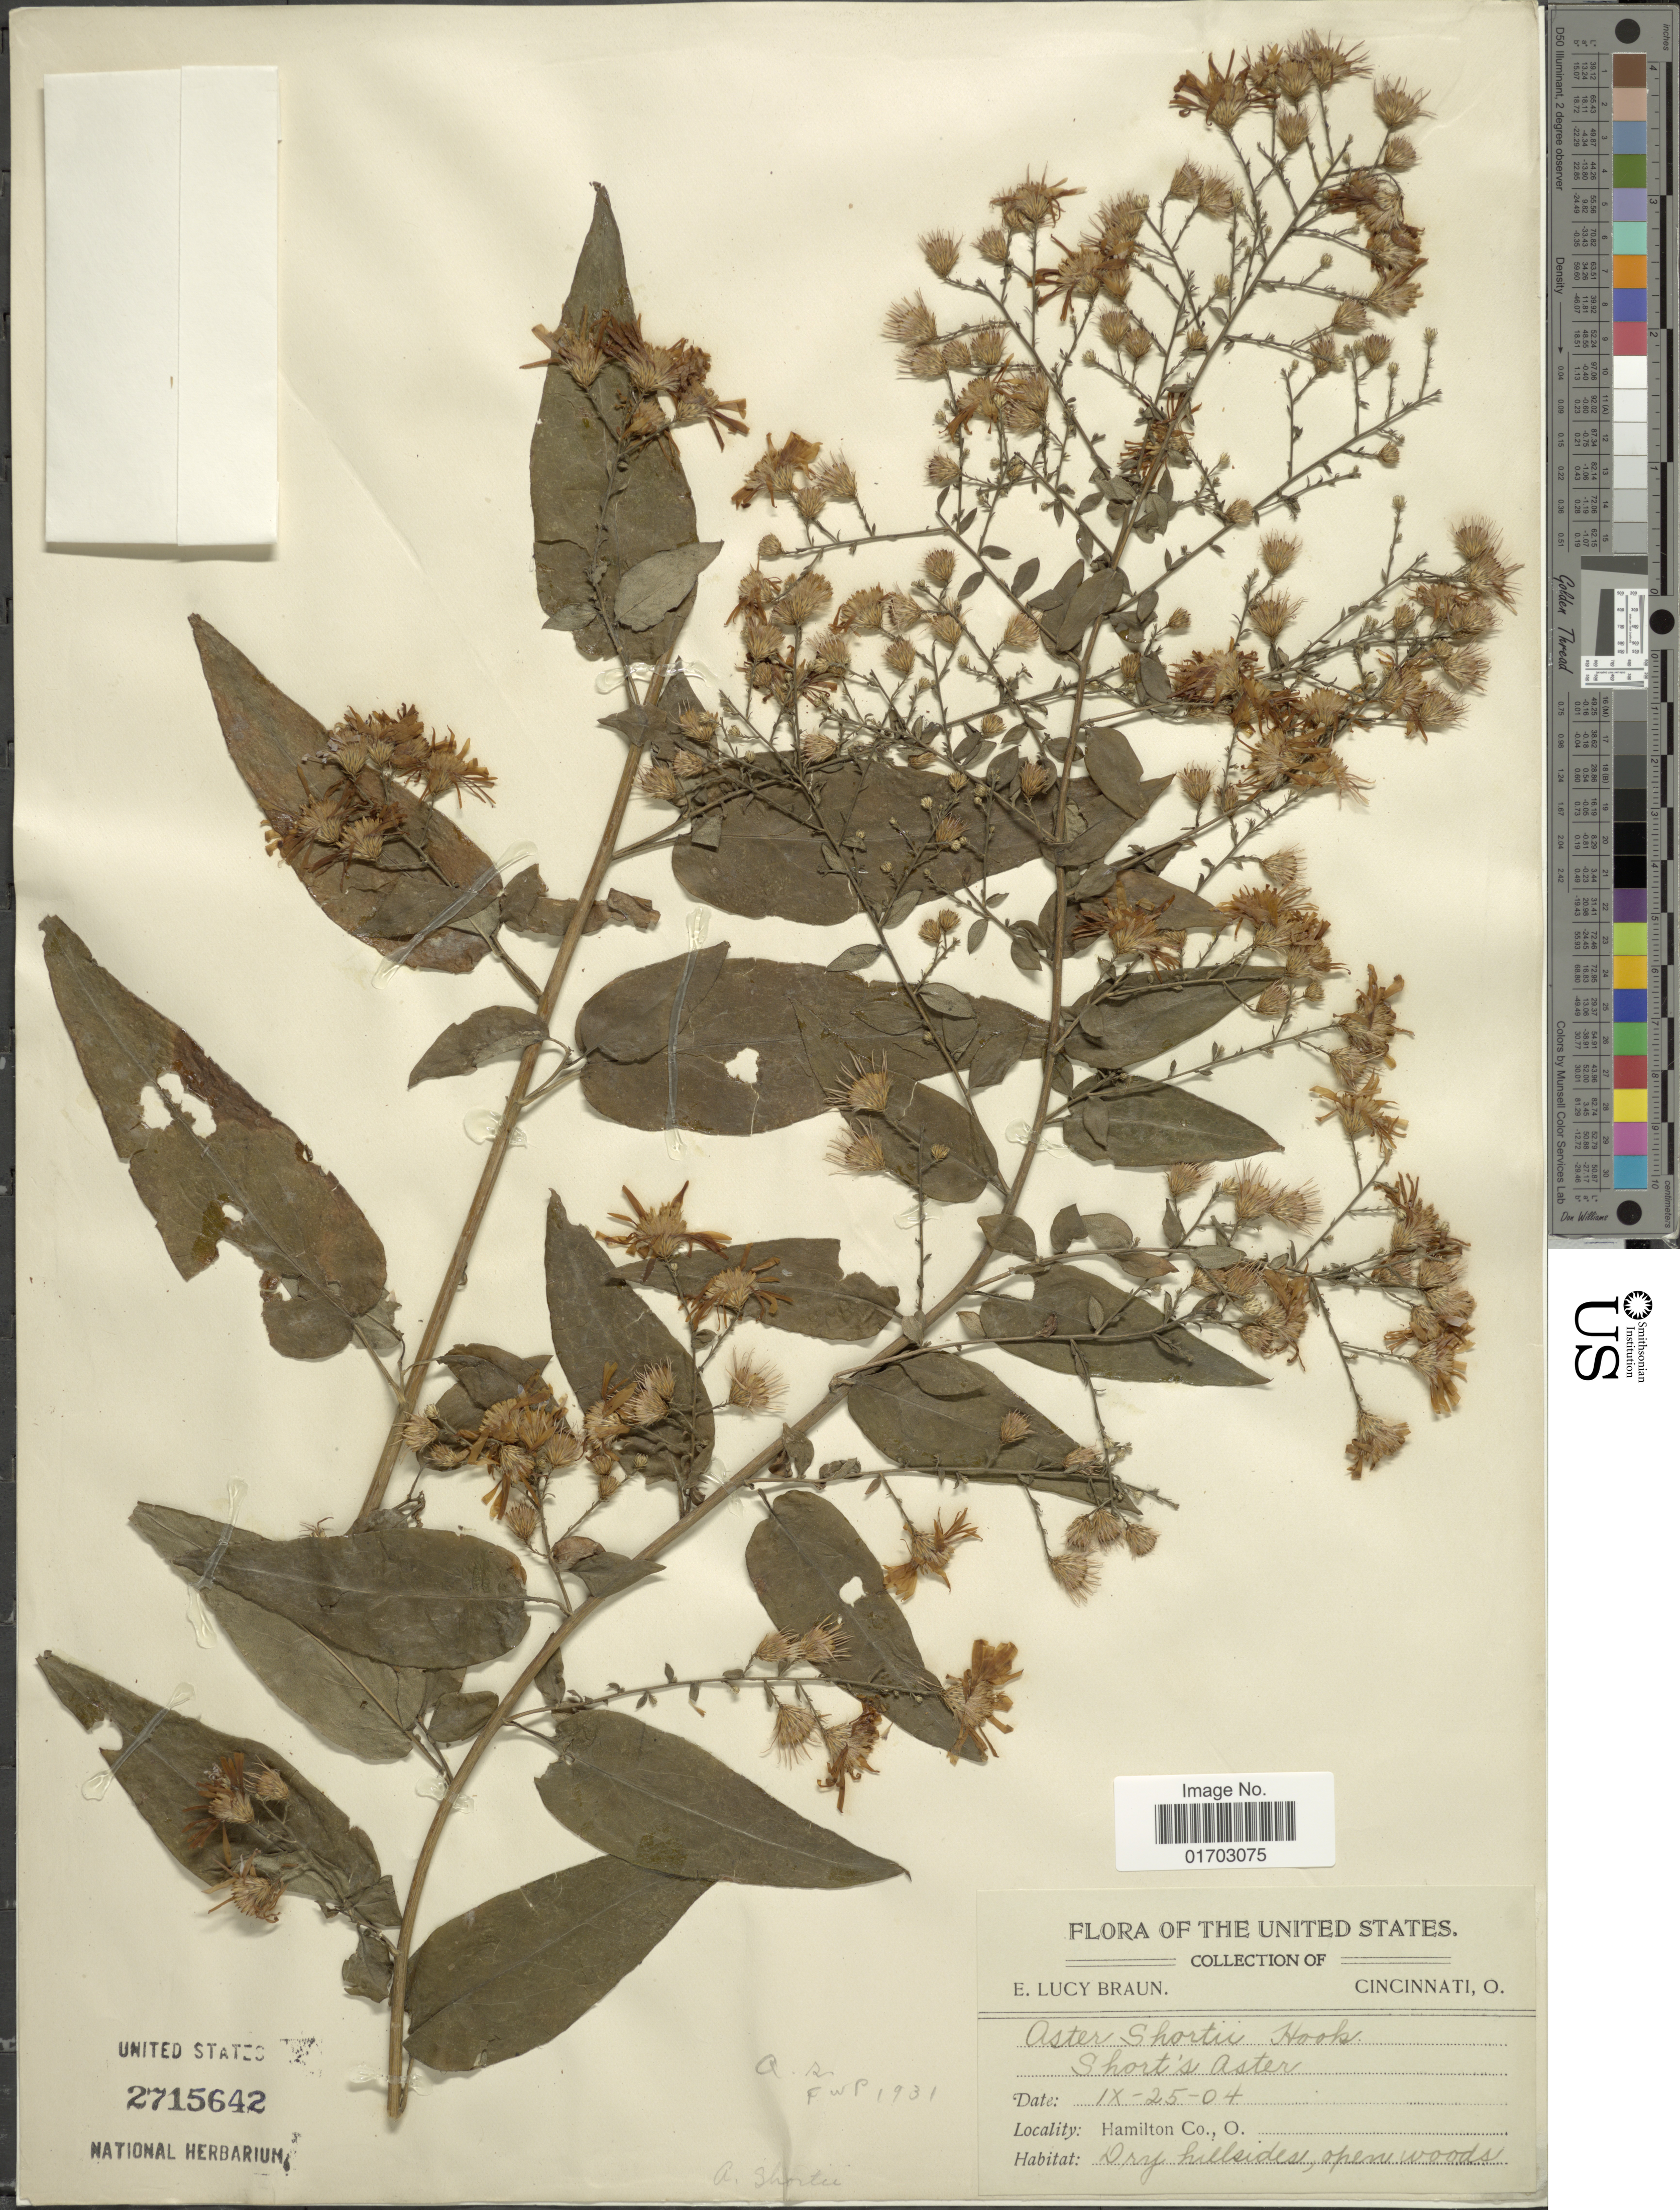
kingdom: Plantae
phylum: Tracheophyta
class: Magnoliopsida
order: Asterales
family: Asteraceae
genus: Symphyotrichum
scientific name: Symphyotrichum shortii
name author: (Lindl.) G.L. Nesom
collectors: E. L. Braun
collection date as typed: Transcribed d/m/y: 25/11/4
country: United States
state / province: Ohio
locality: The United States, Hamilton Co.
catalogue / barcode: US 2715642